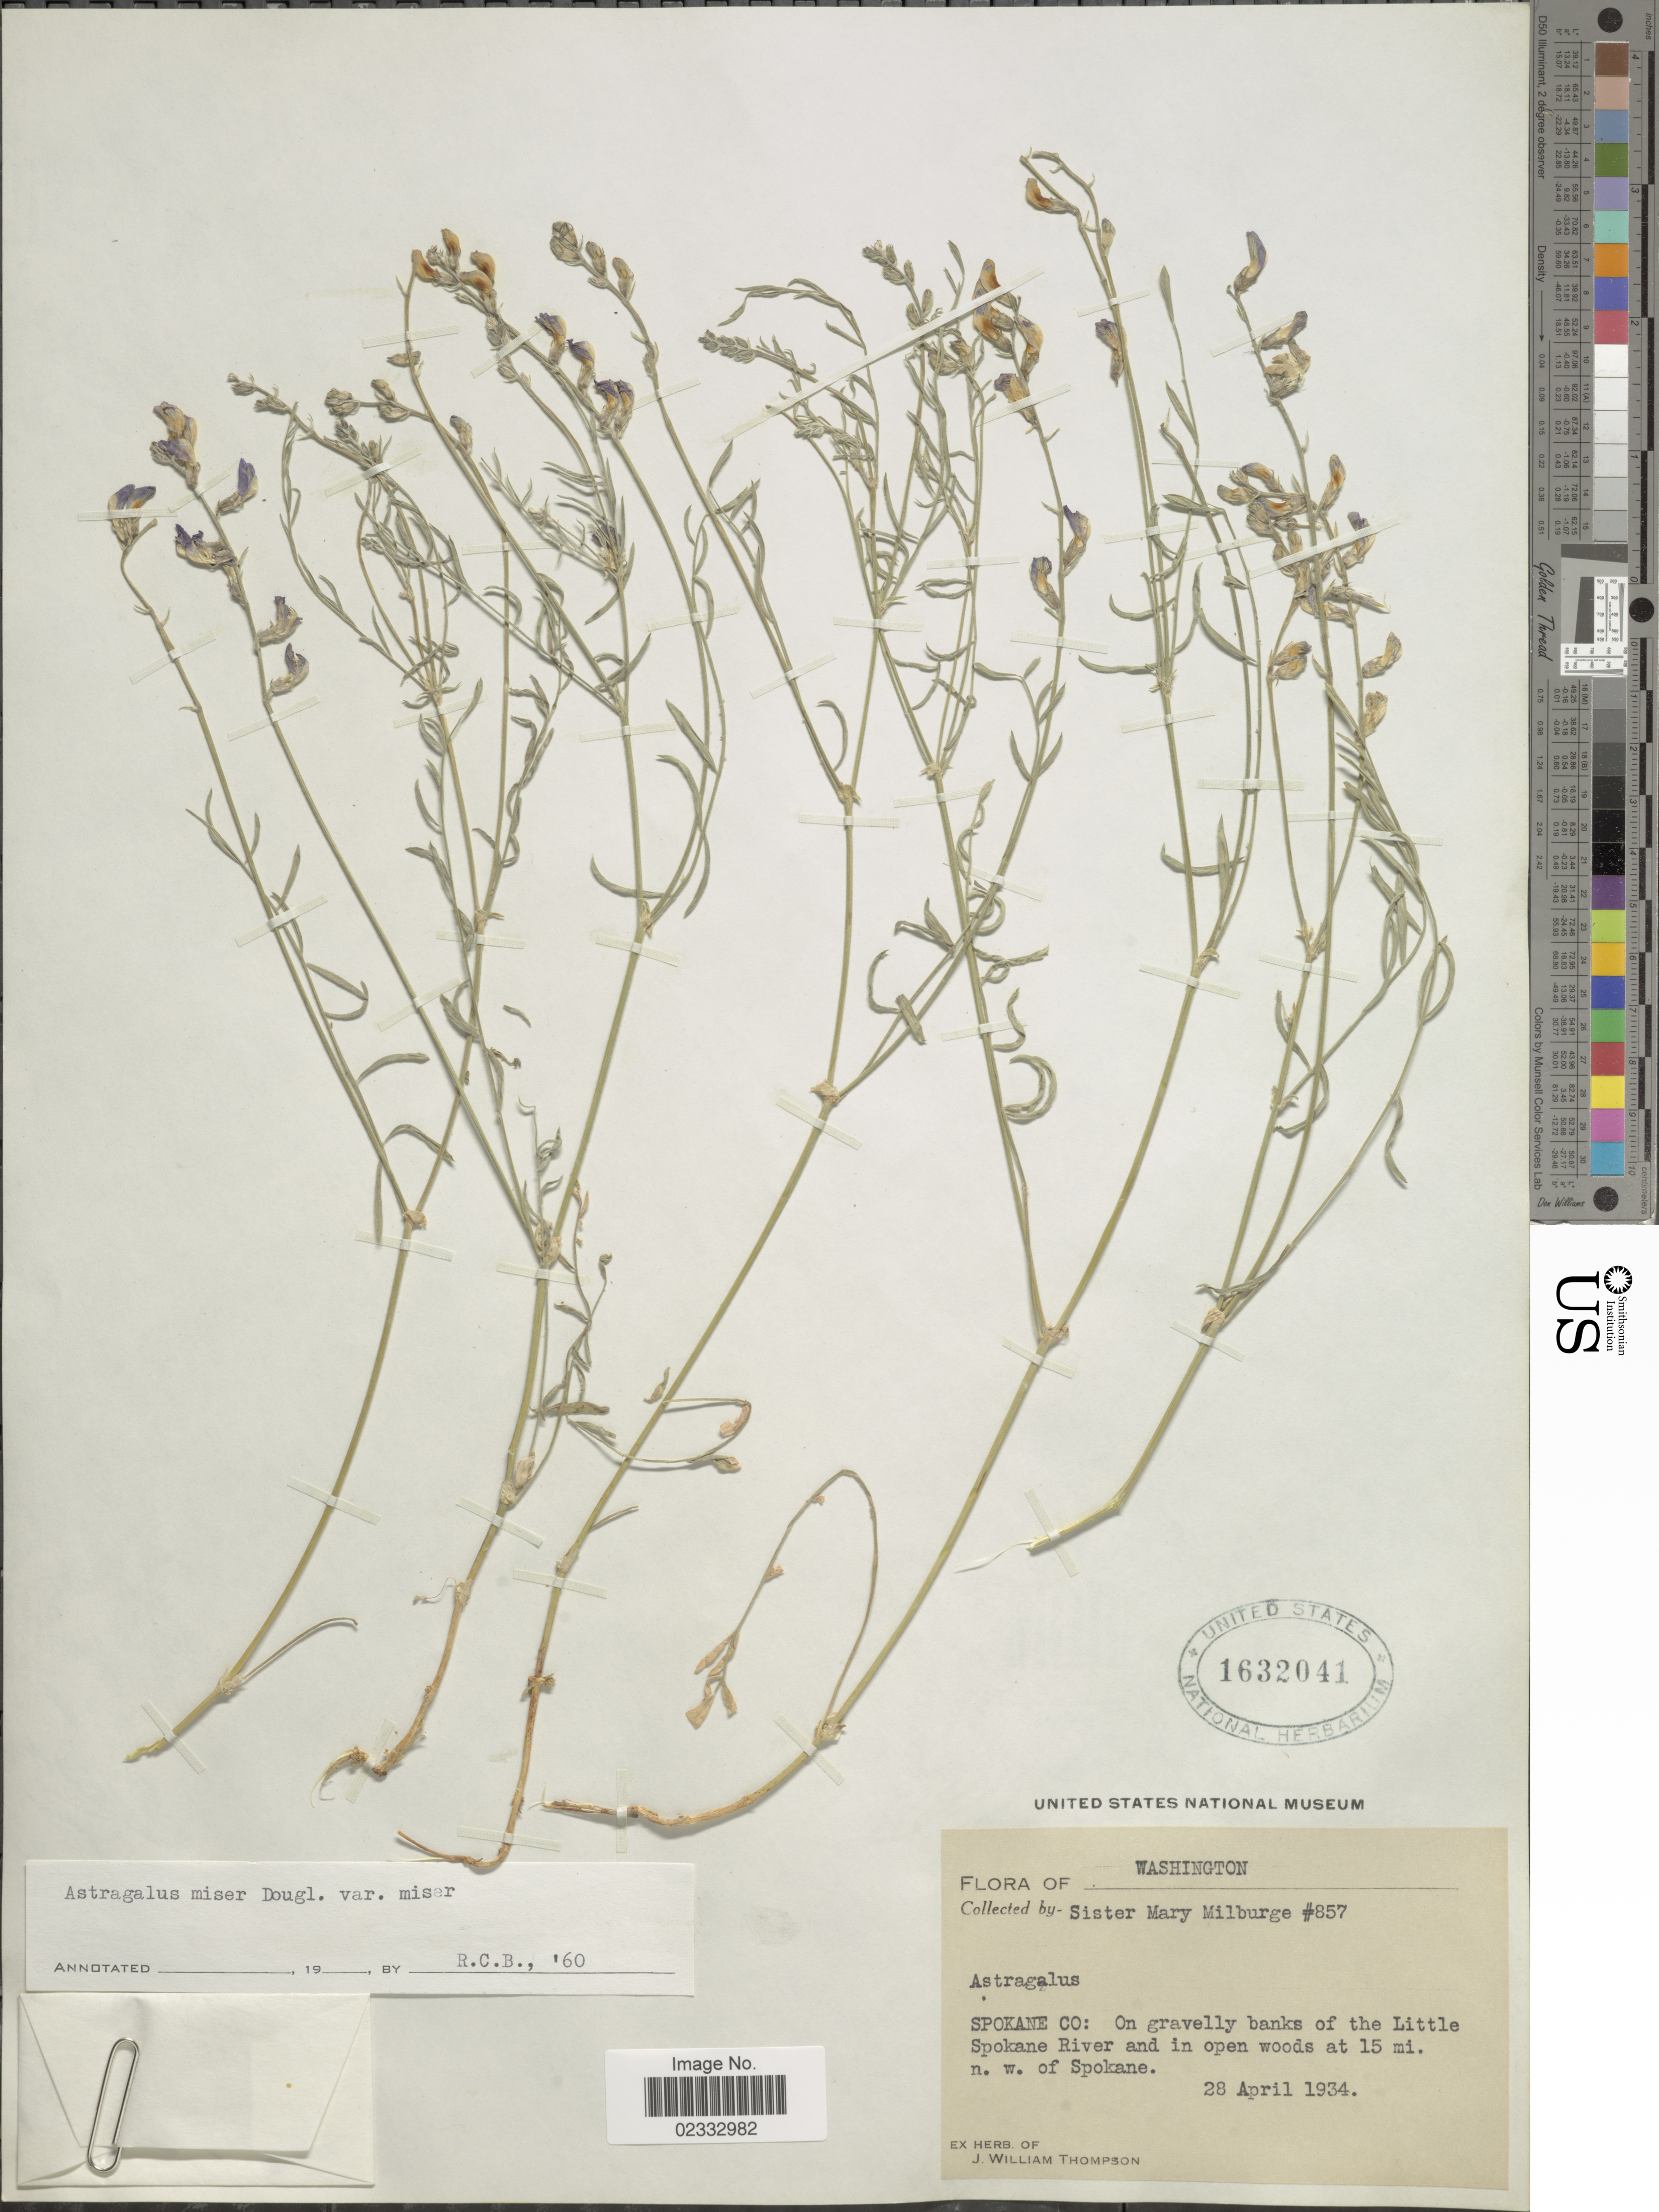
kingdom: Plantae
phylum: Tracheophyta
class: Magnoliopsida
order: Fabales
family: Fabaceae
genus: Astragalus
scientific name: Astragalus miser var. hylophilus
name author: (Rydb.) Barneby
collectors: S. Milburge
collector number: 857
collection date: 1934-04-28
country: United States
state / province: Washington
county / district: Spokane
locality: Spokane Co. of the Little Spokane River and at 15 mi. n. w. of Spokane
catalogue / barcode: US 1632041